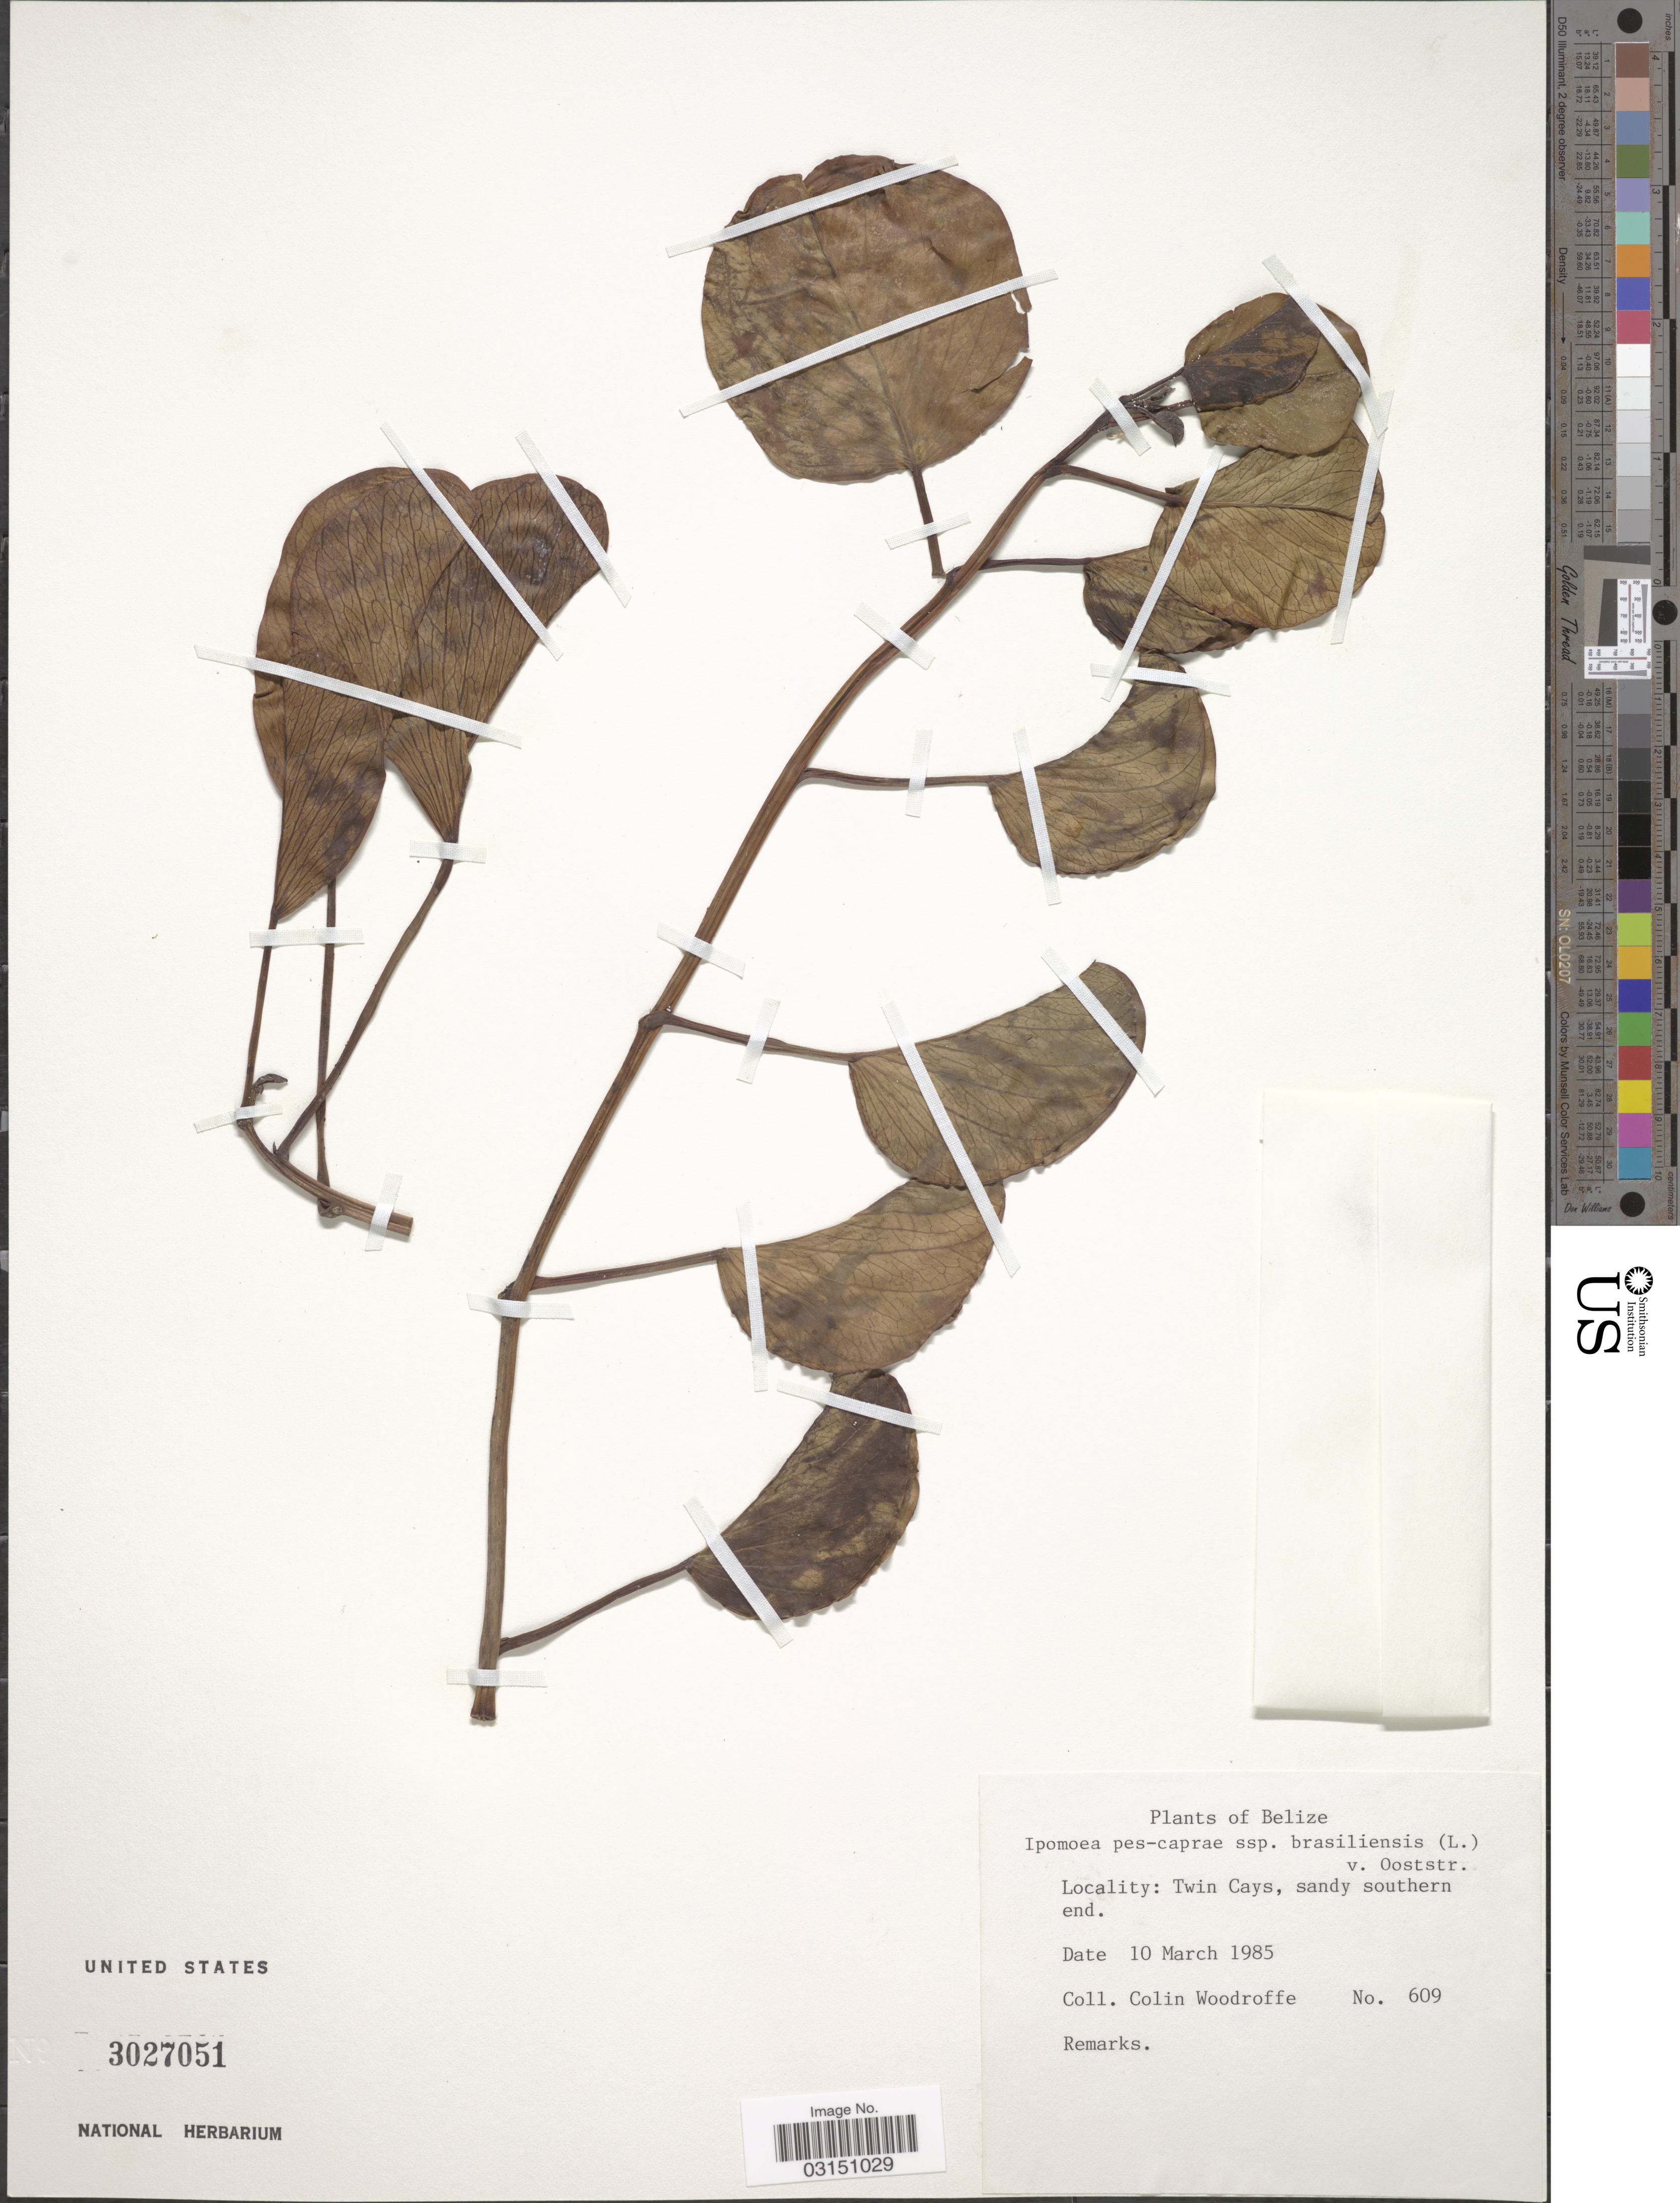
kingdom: Plantae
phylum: Tracheophyta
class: Magnoliopsida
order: Solanales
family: Convolvulaceae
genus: Ipomoea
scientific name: Ipomoea pes-caprae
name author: (L.) R. Br.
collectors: C. Woodroffe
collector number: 609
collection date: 1985-03-10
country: Belize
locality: Twin Cays, sandy southern end.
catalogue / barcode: US 3027051